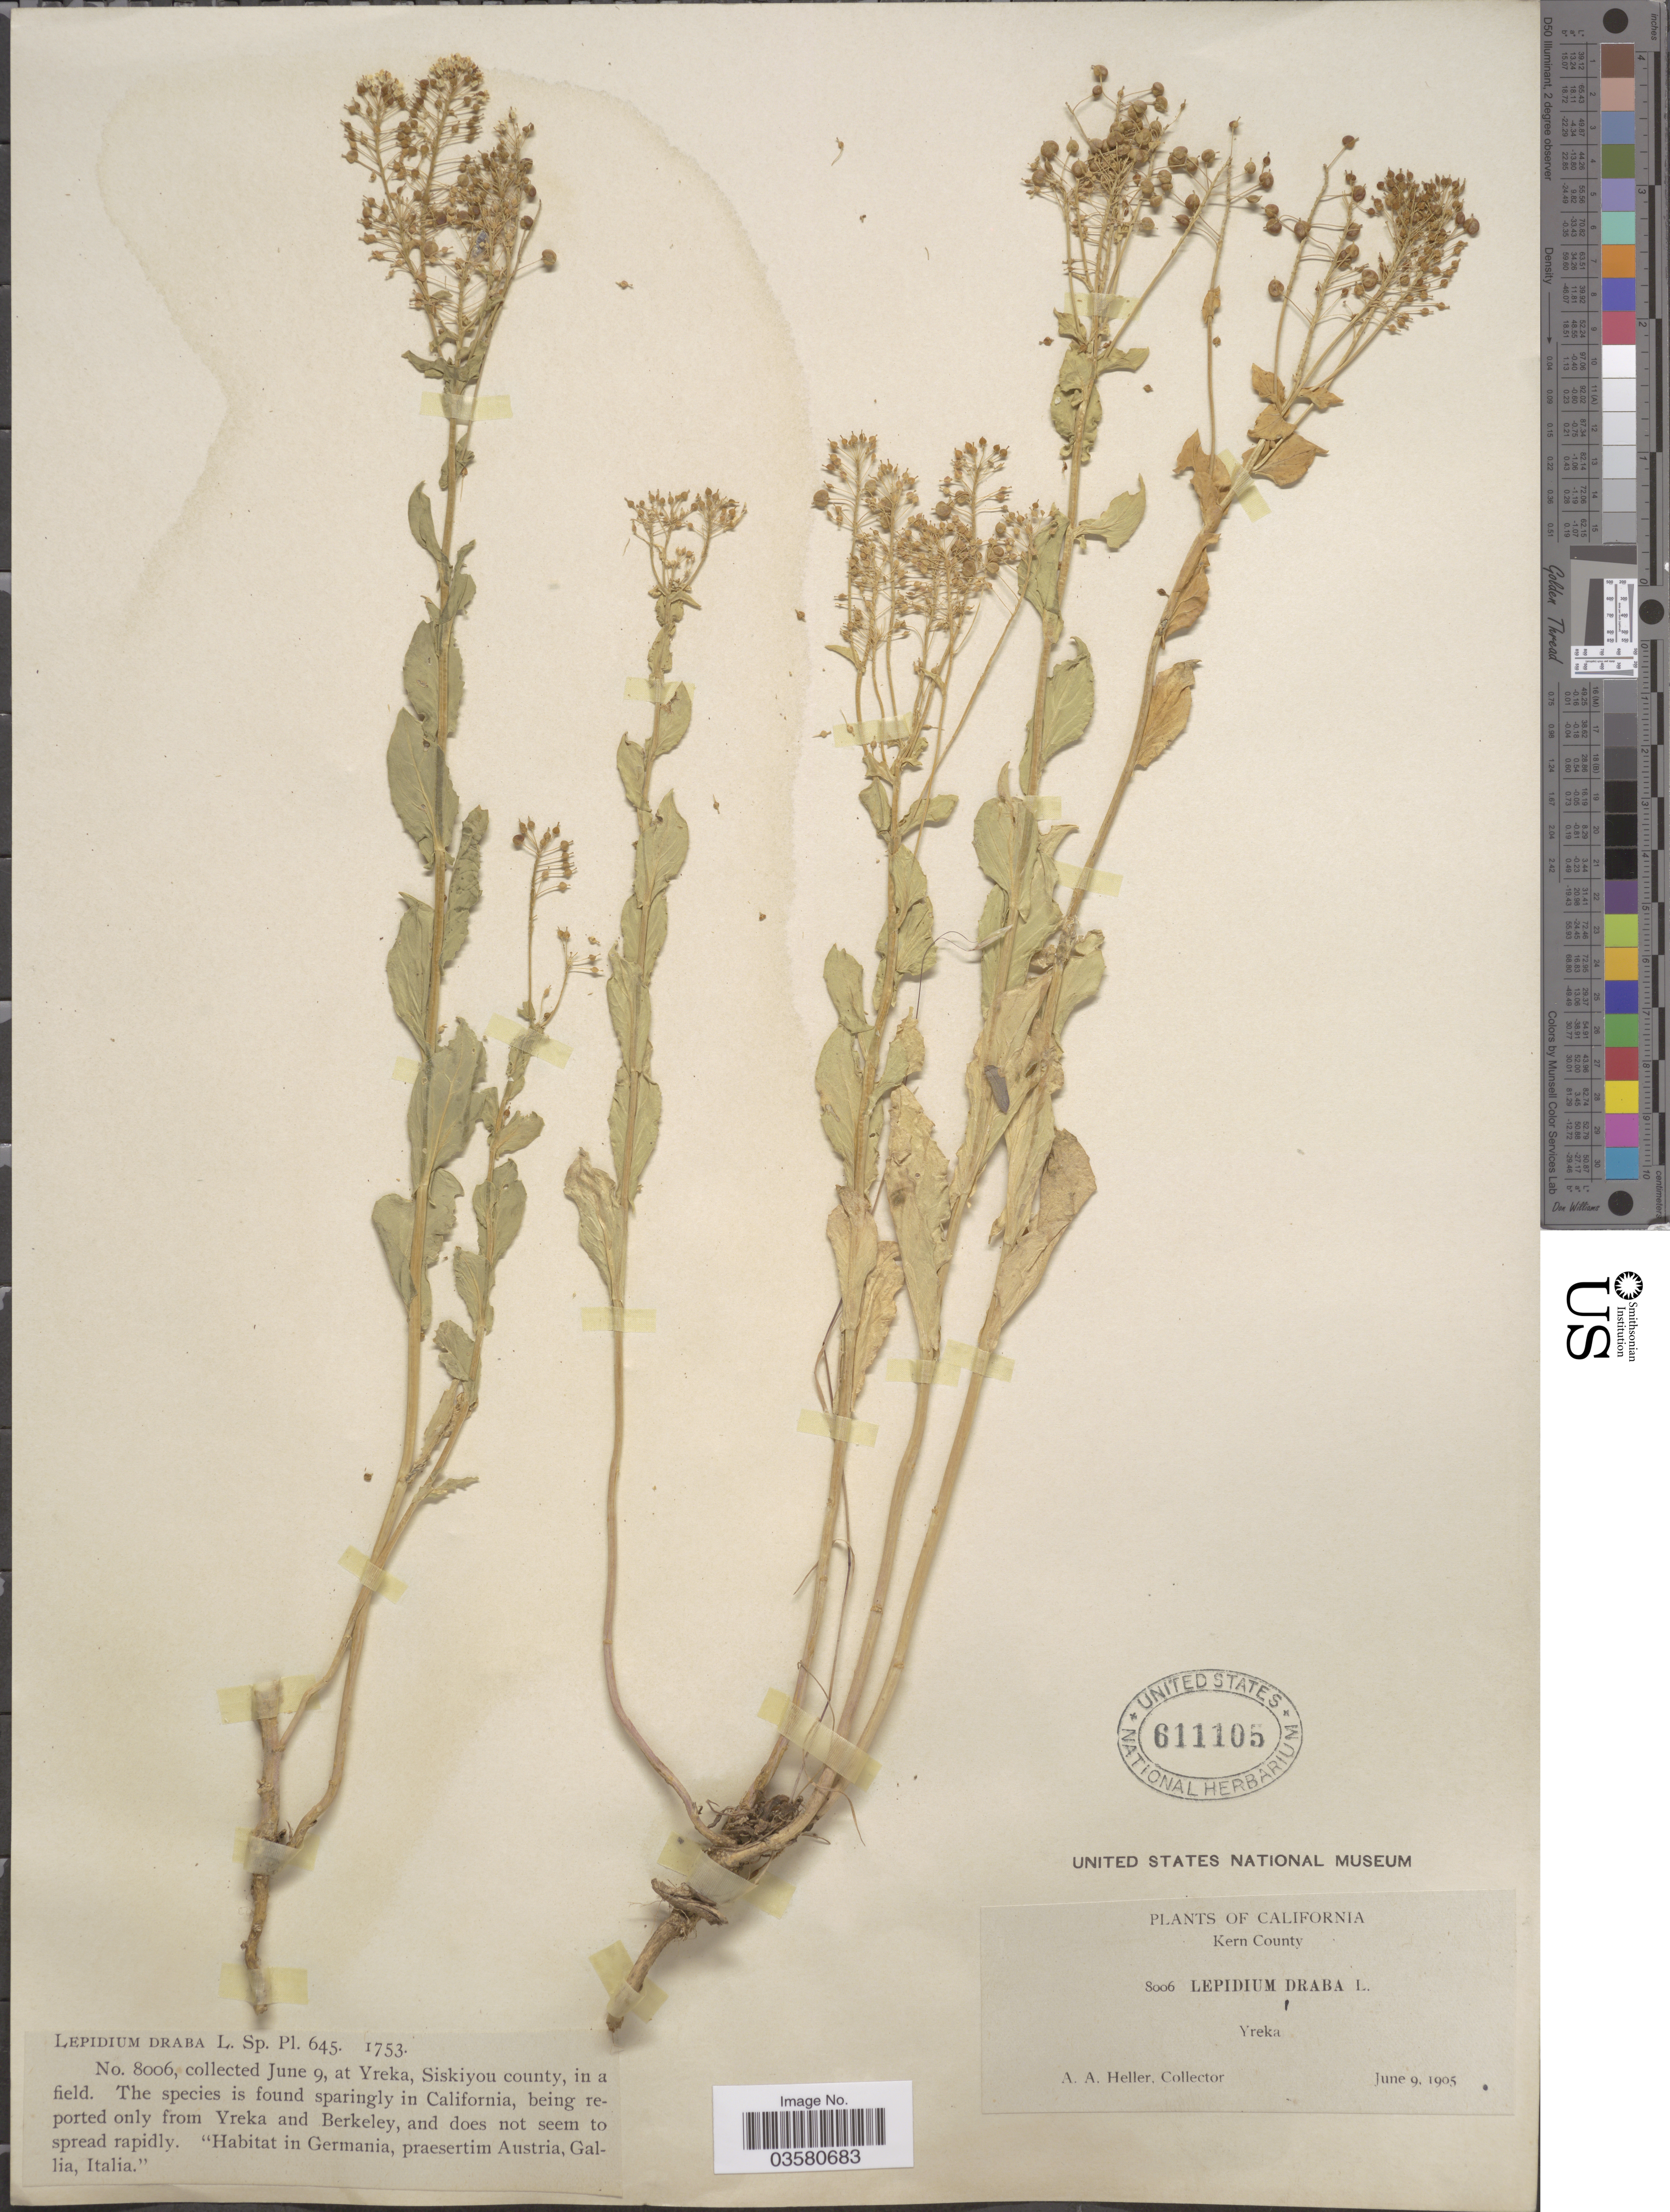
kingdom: Plantae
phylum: Tracheophyta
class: Magnoliopsida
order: Brassicales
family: Brassicaceae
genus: Lepidium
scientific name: Lepidium draba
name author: L.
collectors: A. A. Heller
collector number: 8006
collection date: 1905-06-09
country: United States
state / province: California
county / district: Kern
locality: Kern County. At Yreka, Siskiyou County, in a field.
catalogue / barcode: US 611105